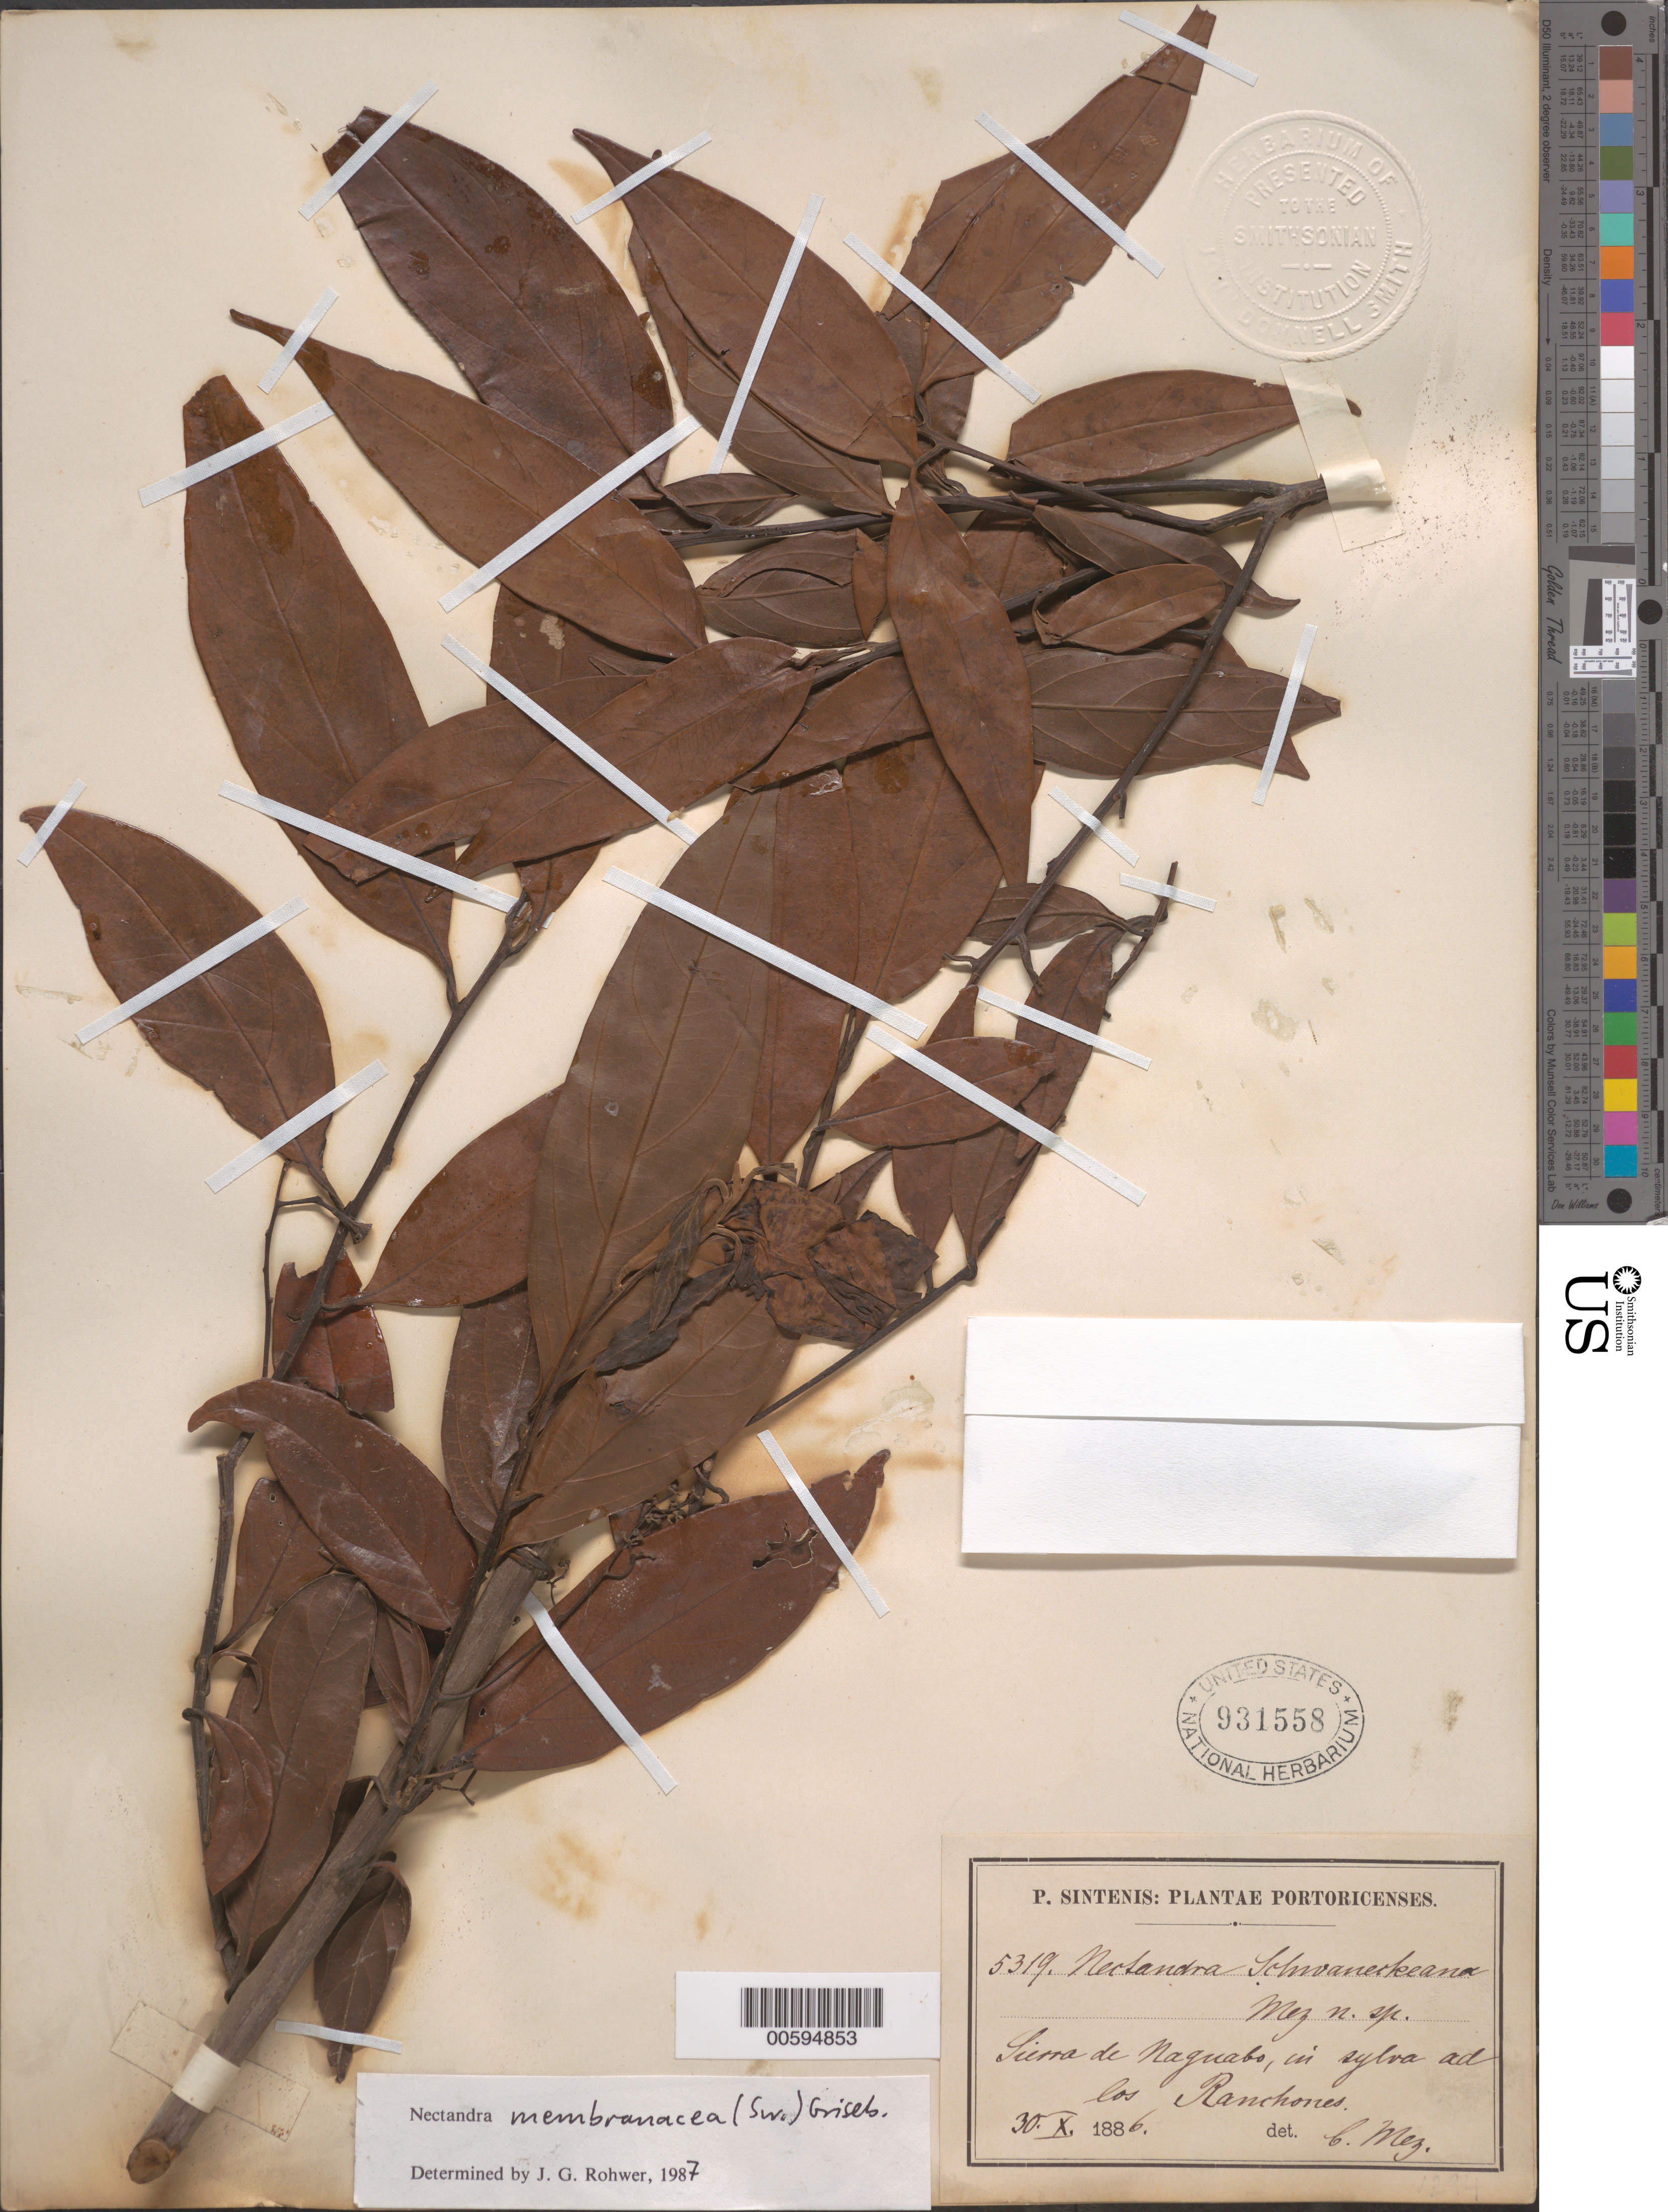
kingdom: Plantae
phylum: Tracheophyta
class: Magnoliopsida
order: Laurales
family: Lauraceae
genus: Nectandra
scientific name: Nectandra membranacea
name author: (Sw.) Griseb.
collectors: P. Sintenis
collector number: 5319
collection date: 1886-10-30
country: Puerto Rico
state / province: Naguabo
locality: Sierra de Naguabo, in sylva ad los Ranchones.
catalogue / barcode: US 931558